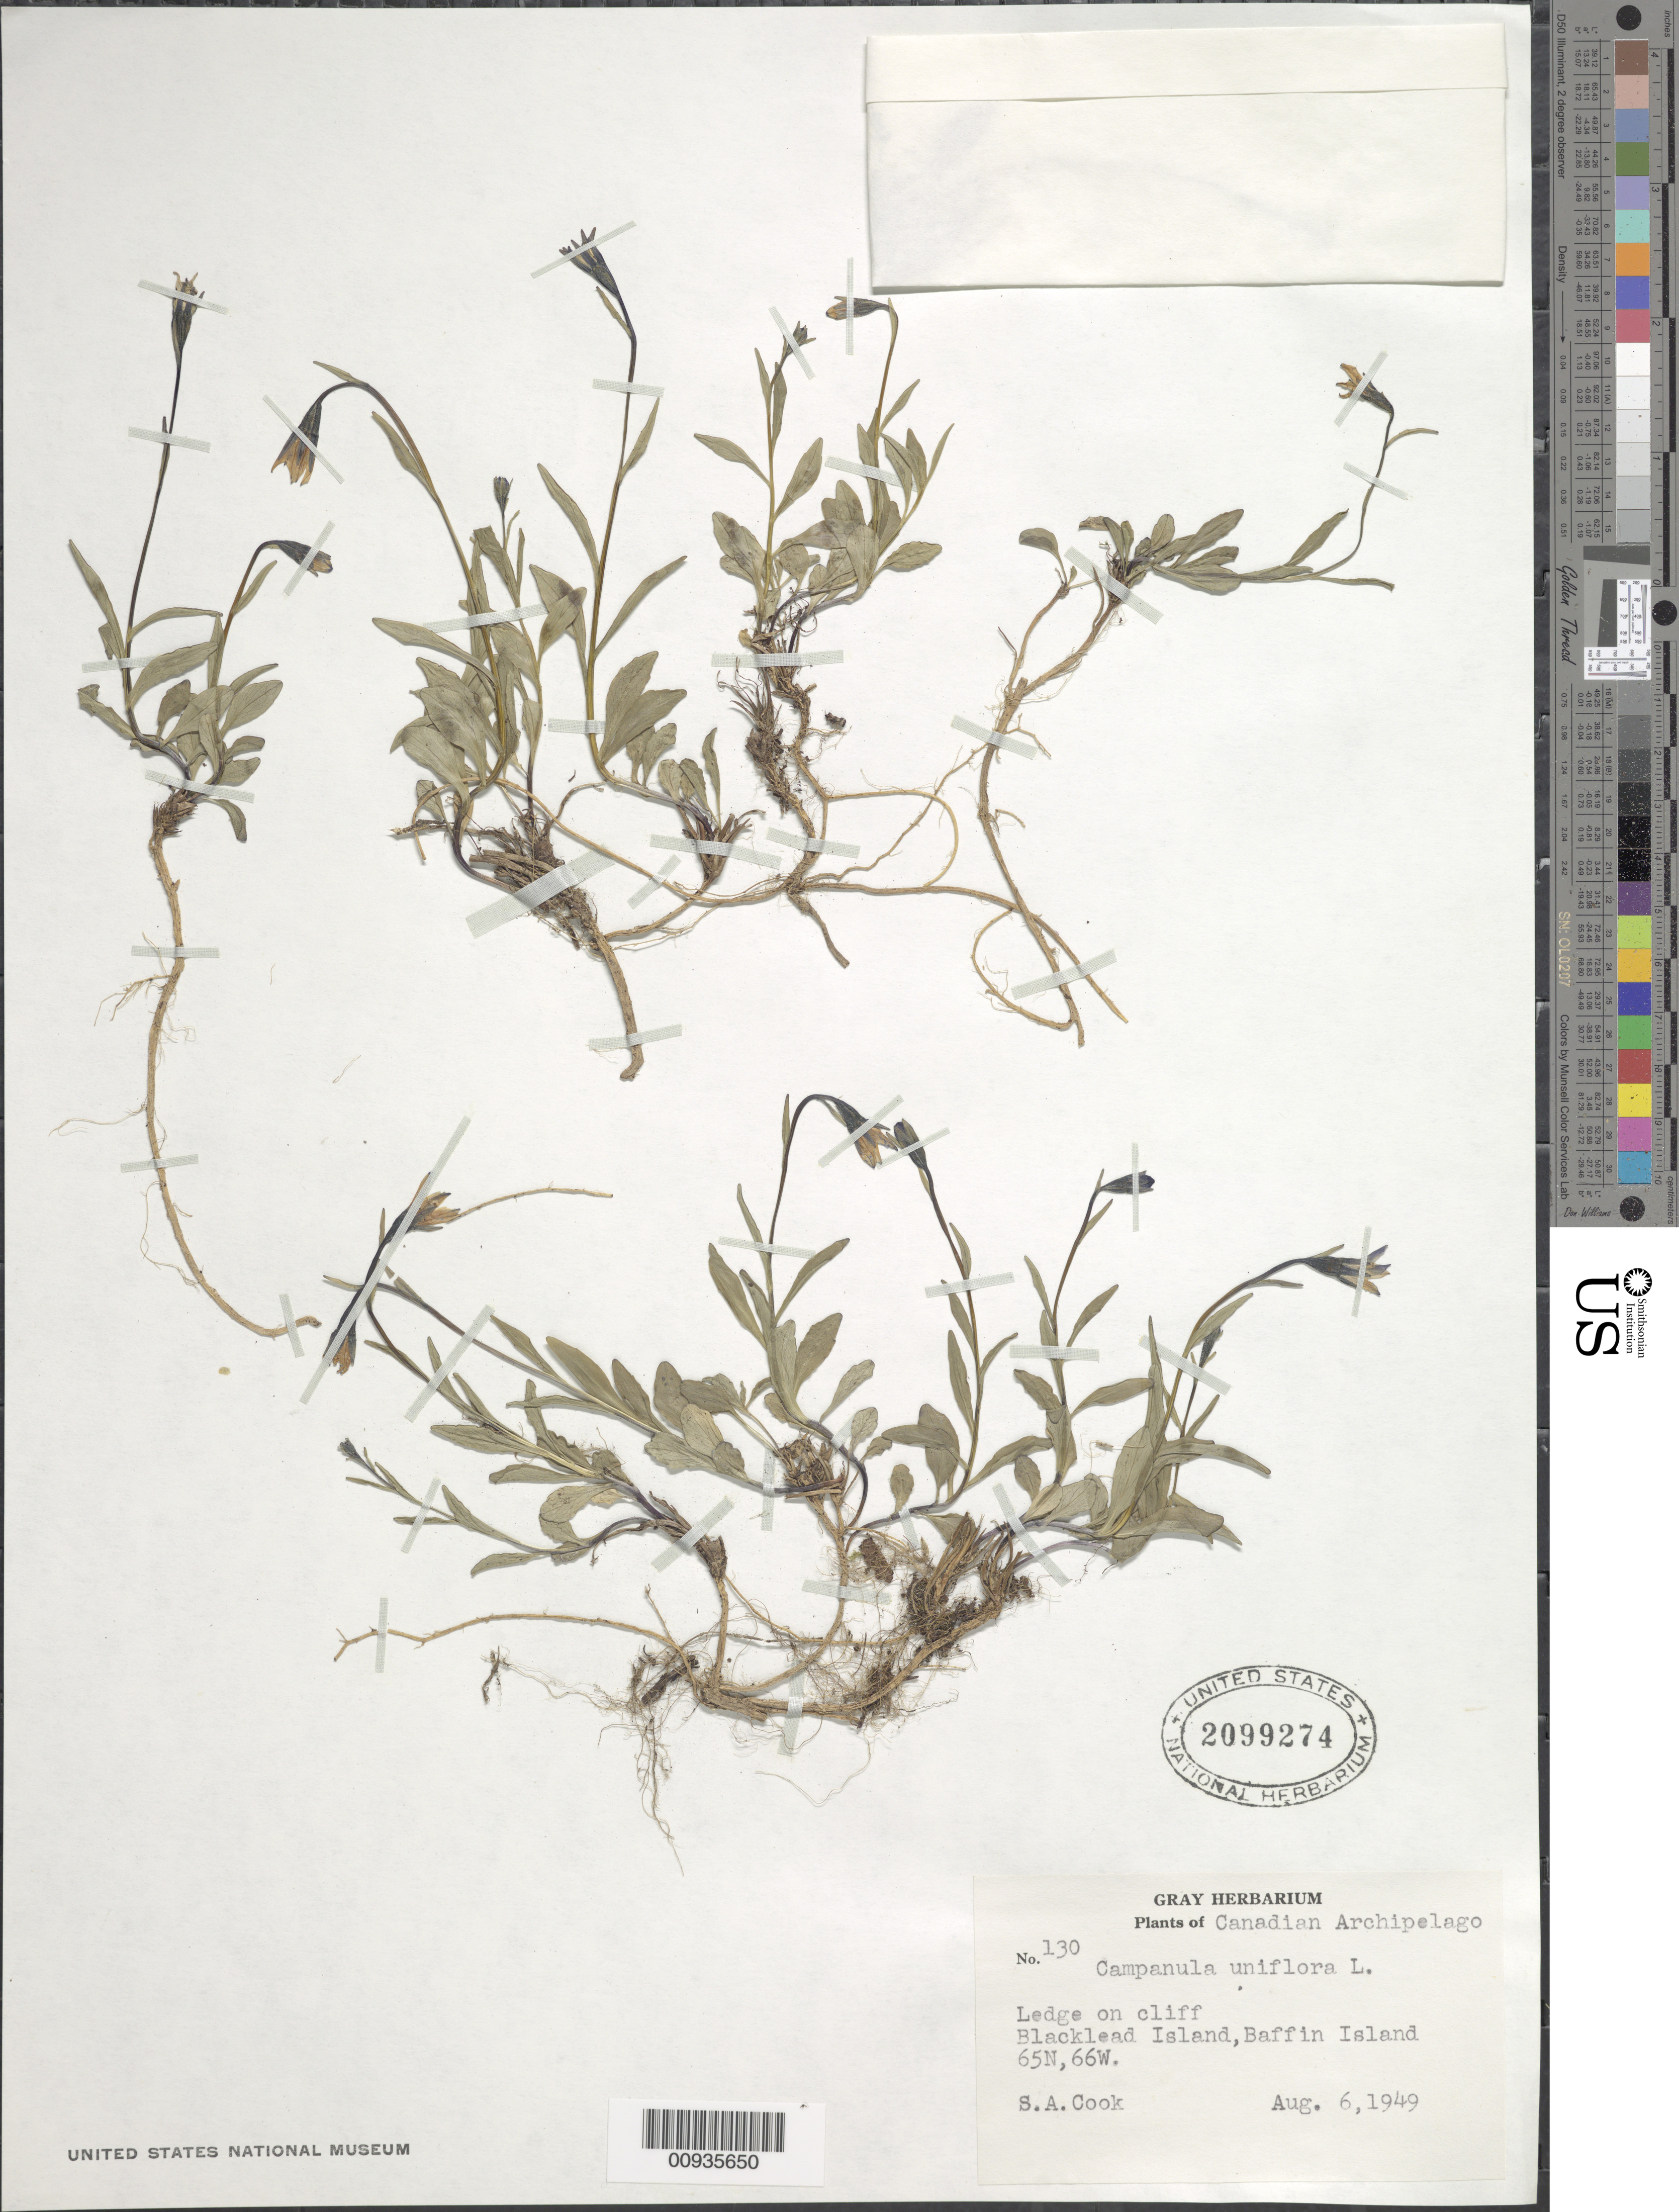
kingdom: Plantae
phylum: Tracheophyta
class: Magnoliopsida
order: Asterales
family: Campanulaceae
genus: Campanula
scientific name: Campanula uniflora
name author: L.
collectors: S. A. Cook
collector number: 130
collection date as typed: Aug. 6, 1949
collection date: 1949-08-06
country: Canada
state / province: Northwest Territories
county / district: Baffin I.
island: Blacklead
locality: Blacklead Island, Baffin Island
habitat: ledge on cliff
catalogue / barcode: US 2099274